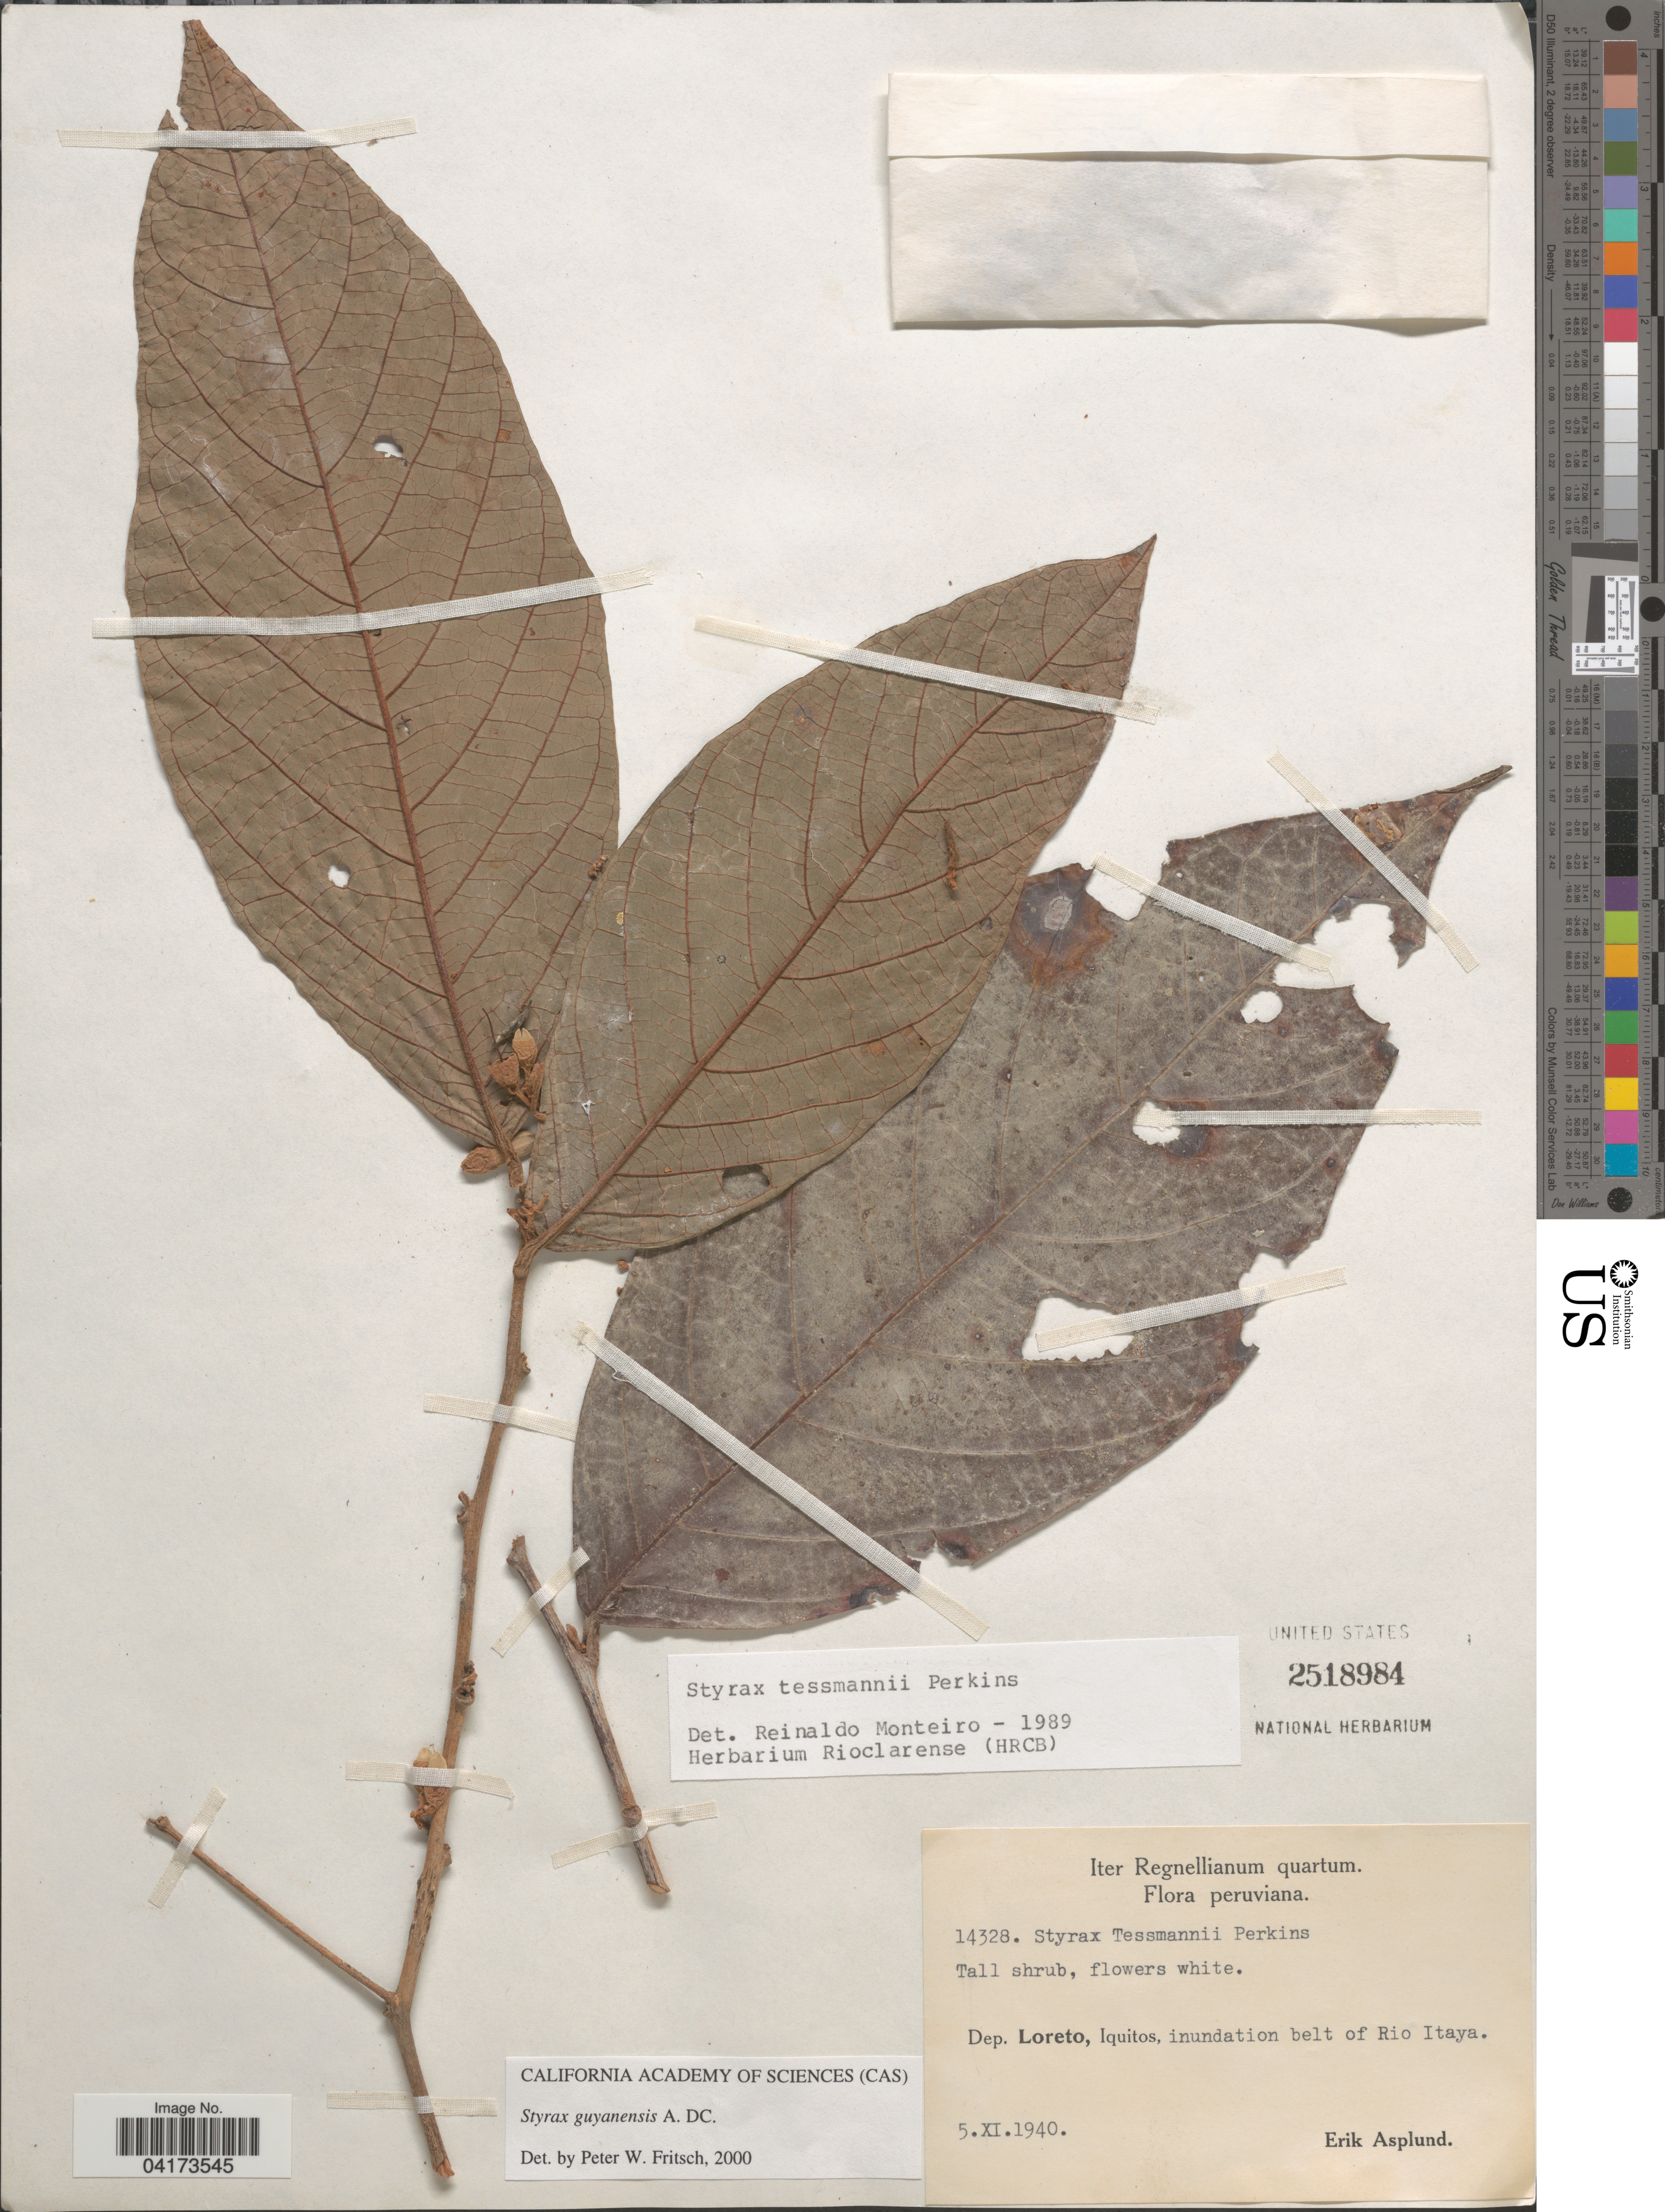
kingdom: Plantae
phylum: Tracheophyta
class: Magnoliopsida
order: Ericales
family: Styracaceae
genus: Styrax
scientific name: Styrax guyanensis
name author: A. DC.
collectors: E. Asplund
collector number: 14328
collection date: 1940-06-05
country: Peru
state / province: Loreto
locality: Iter Regnellianum quartum. Dep. Loreto, Iquitos, inundation belt of Rio Itaya.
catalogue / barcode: US 2518984